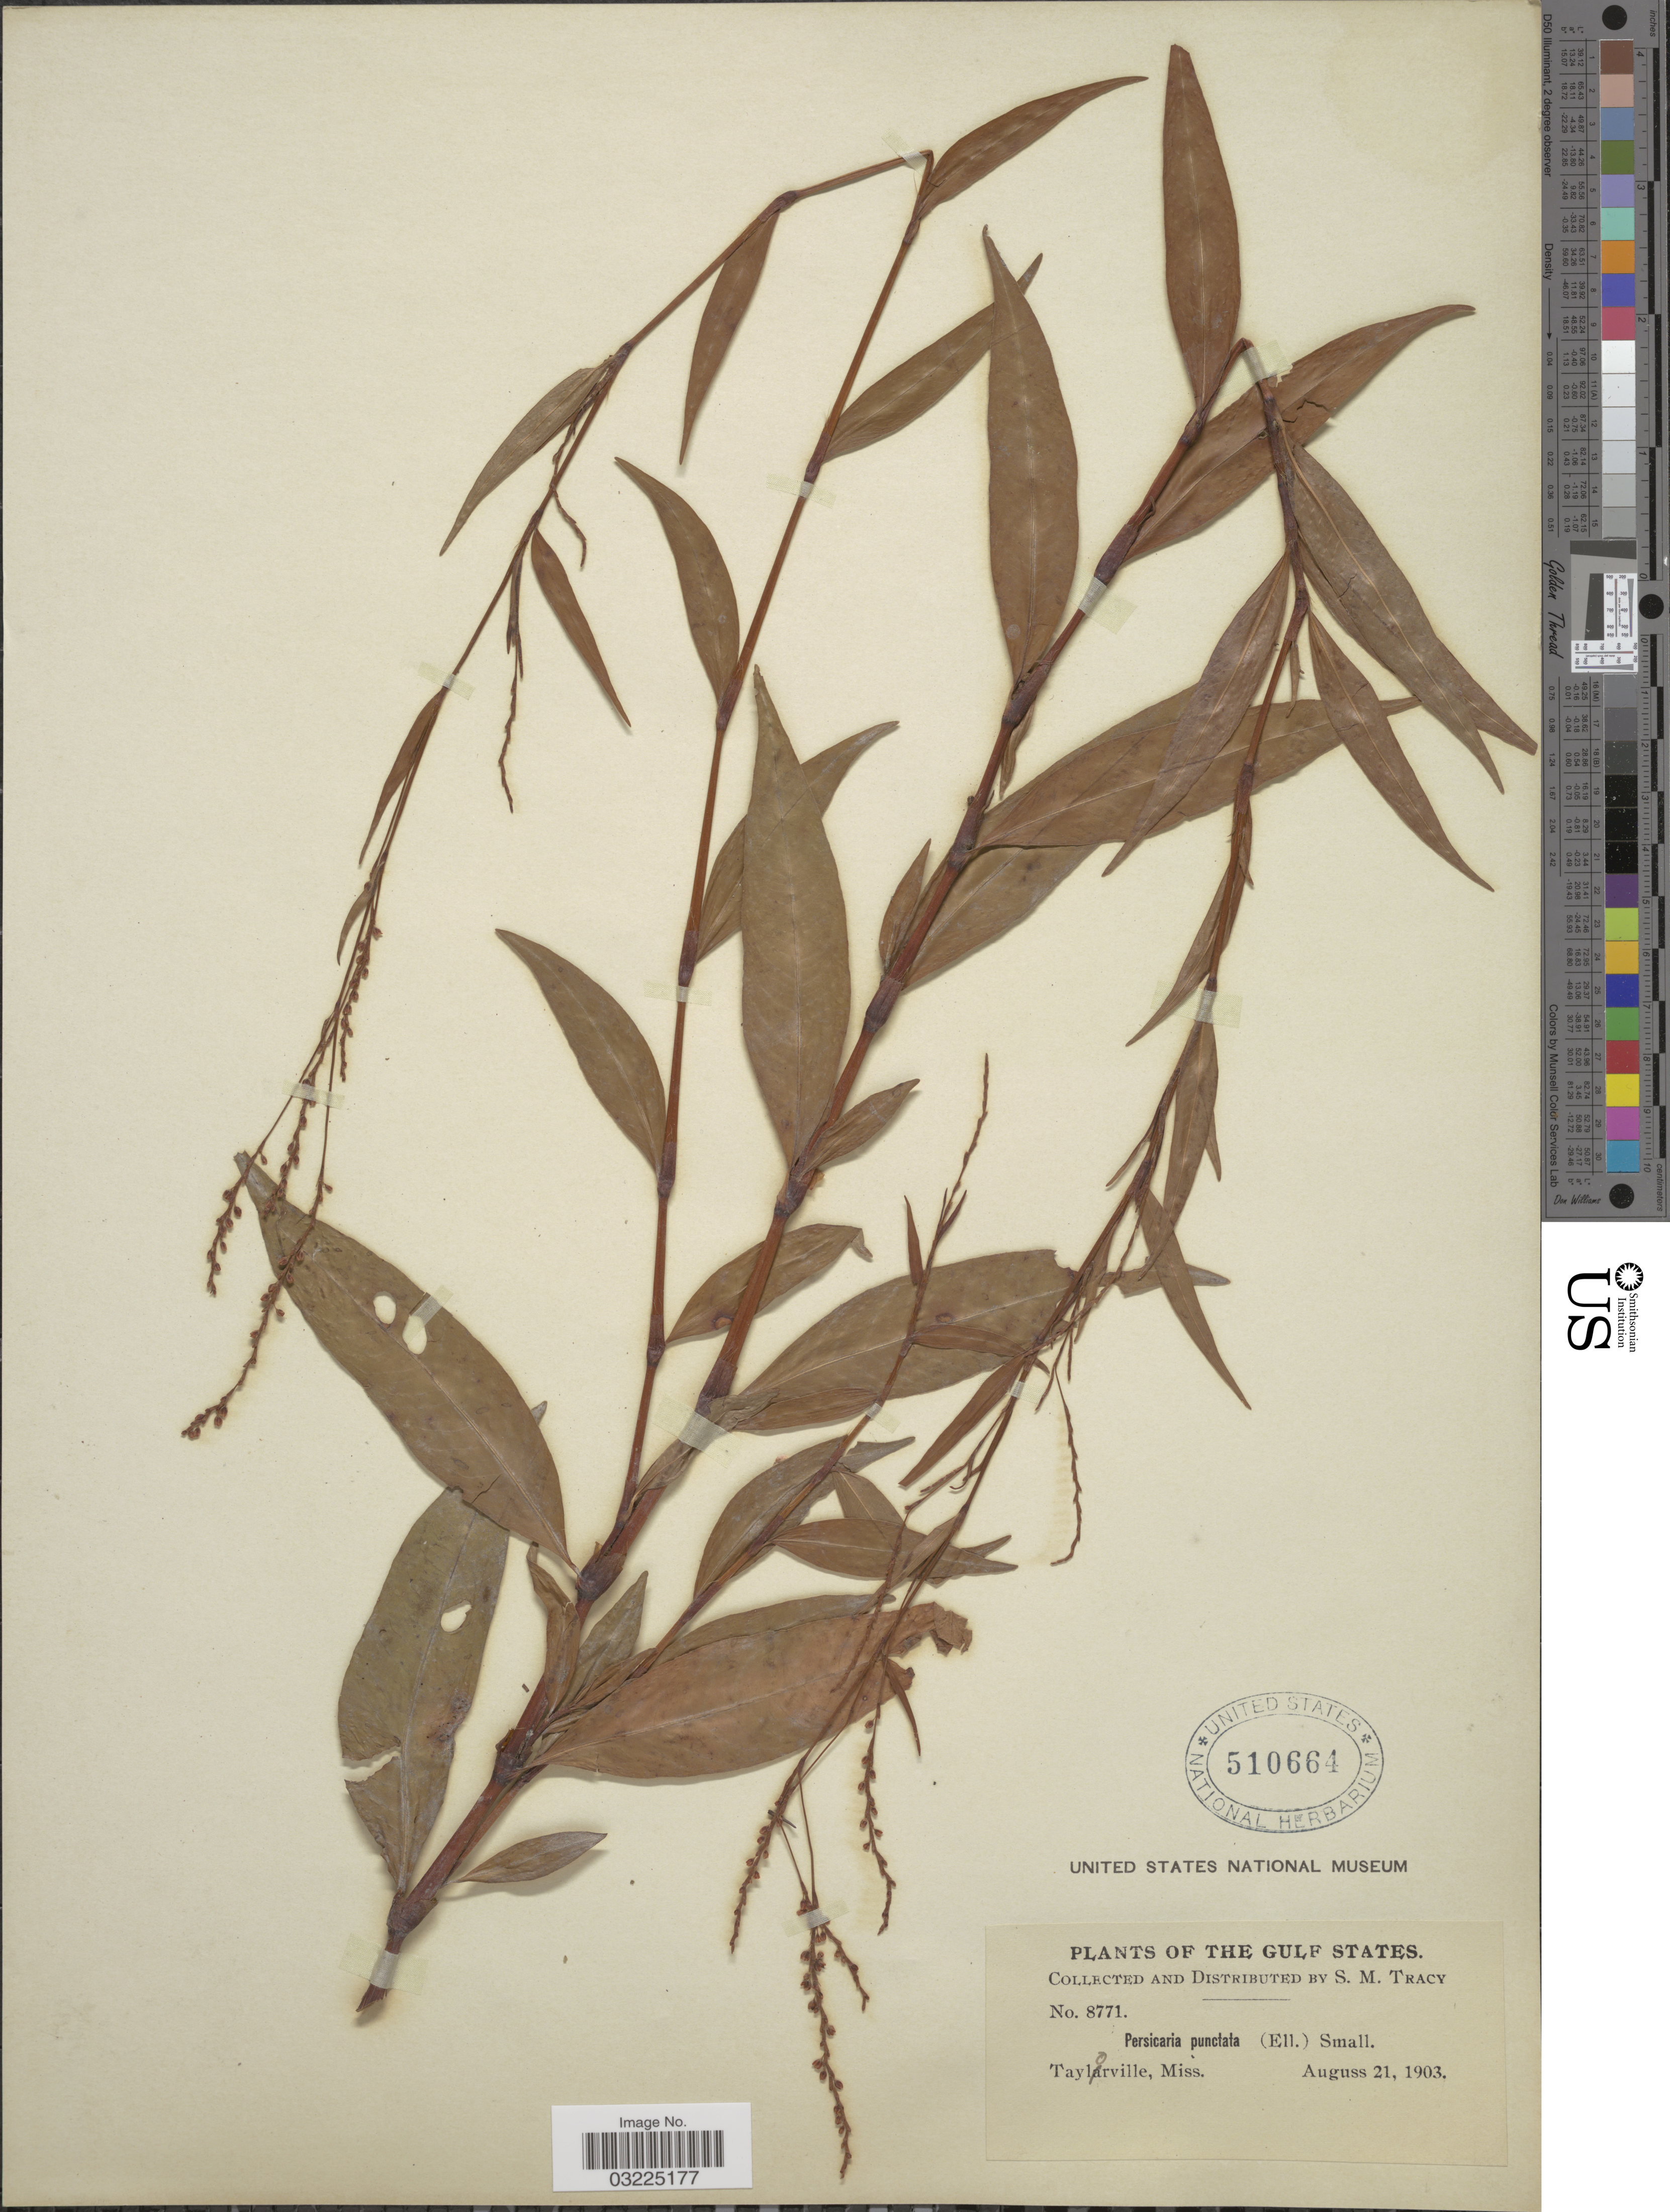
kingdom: Plantae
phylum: Tracheophyta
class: Magnoliopsida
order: Caryophyllales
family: Polygonaceae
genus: Persicaria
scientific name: Persicaria punctata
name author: (Elliott) Small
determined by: Atha, D. E.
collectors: S. M. Tracy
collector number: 8771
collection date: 1903-08-21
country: United States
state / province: Mississippi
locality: The Gulf States, Taylorville.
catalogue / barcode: US 510664